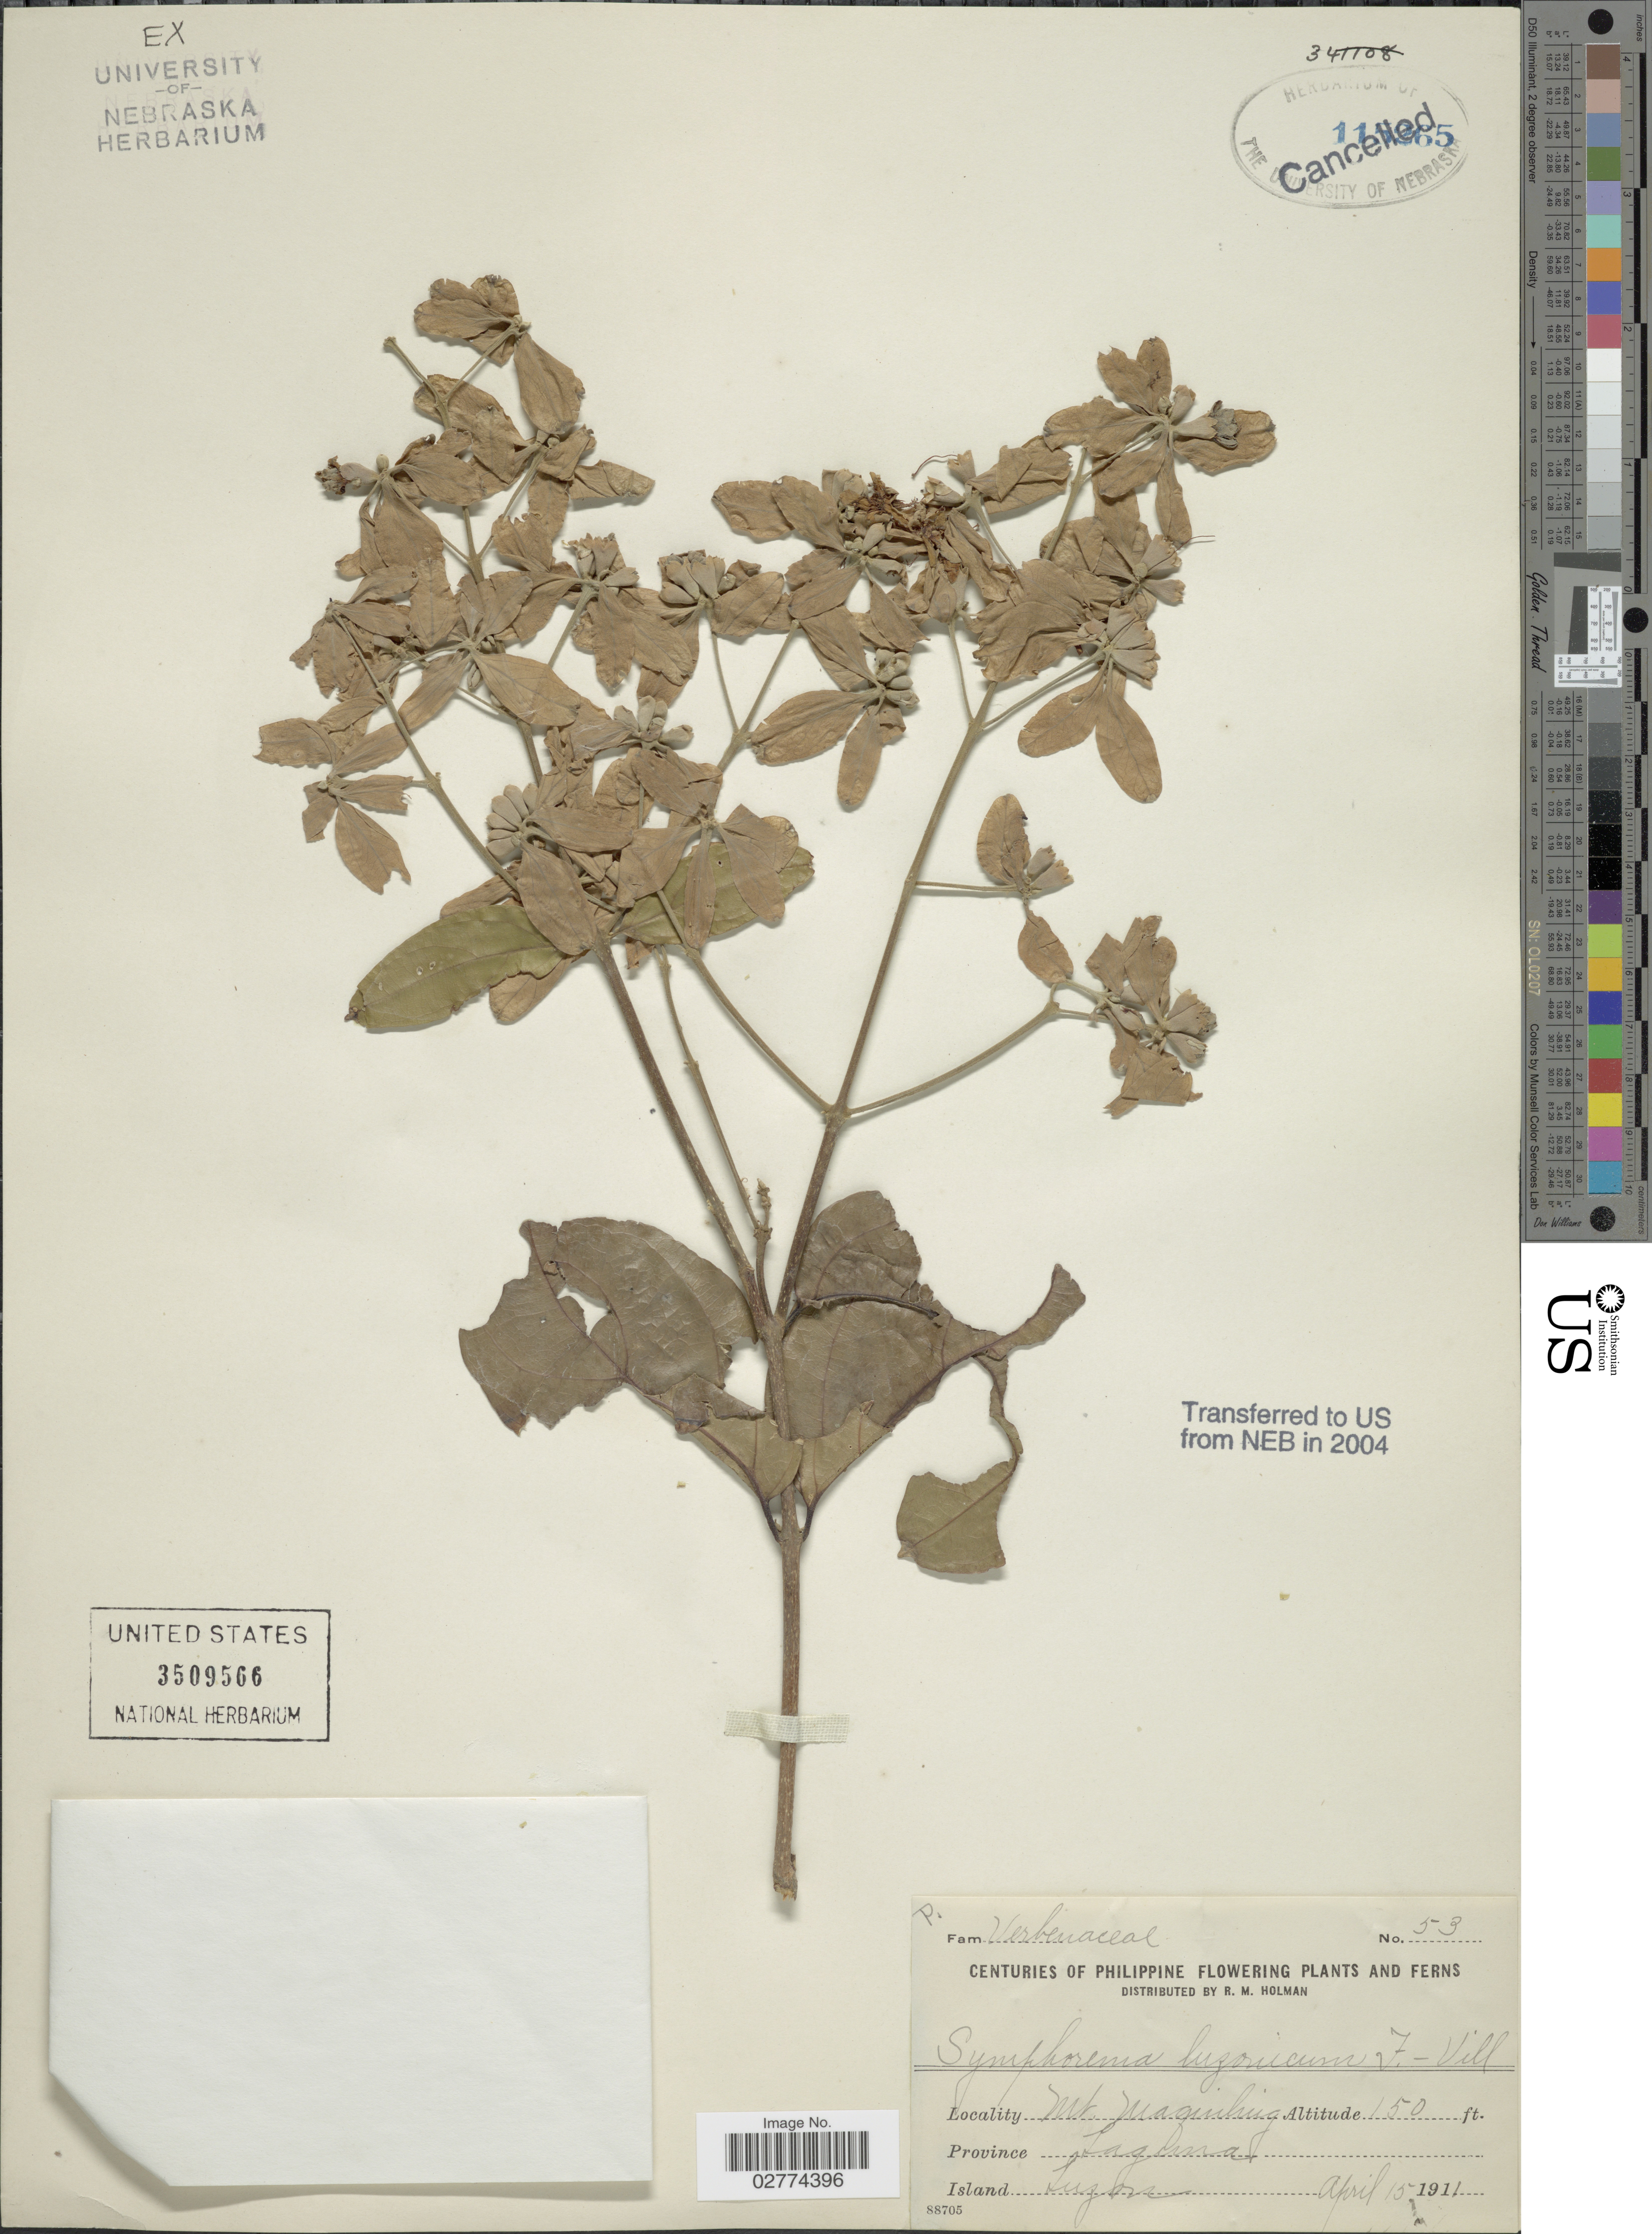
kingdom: Plantae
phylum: Tracheophyta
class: Magnoliopsida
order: Lamiales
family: Lamiaceae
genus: Symphorema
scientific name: Symphorema luzonicum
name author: (Blanco) Fern.-Vill.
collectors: R. Holman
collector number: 53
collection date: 1911-04-15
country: Philippines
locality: Mt. Maquiling. Province Laguna. Island Luzon.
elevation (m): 46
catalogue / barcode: US 3509566